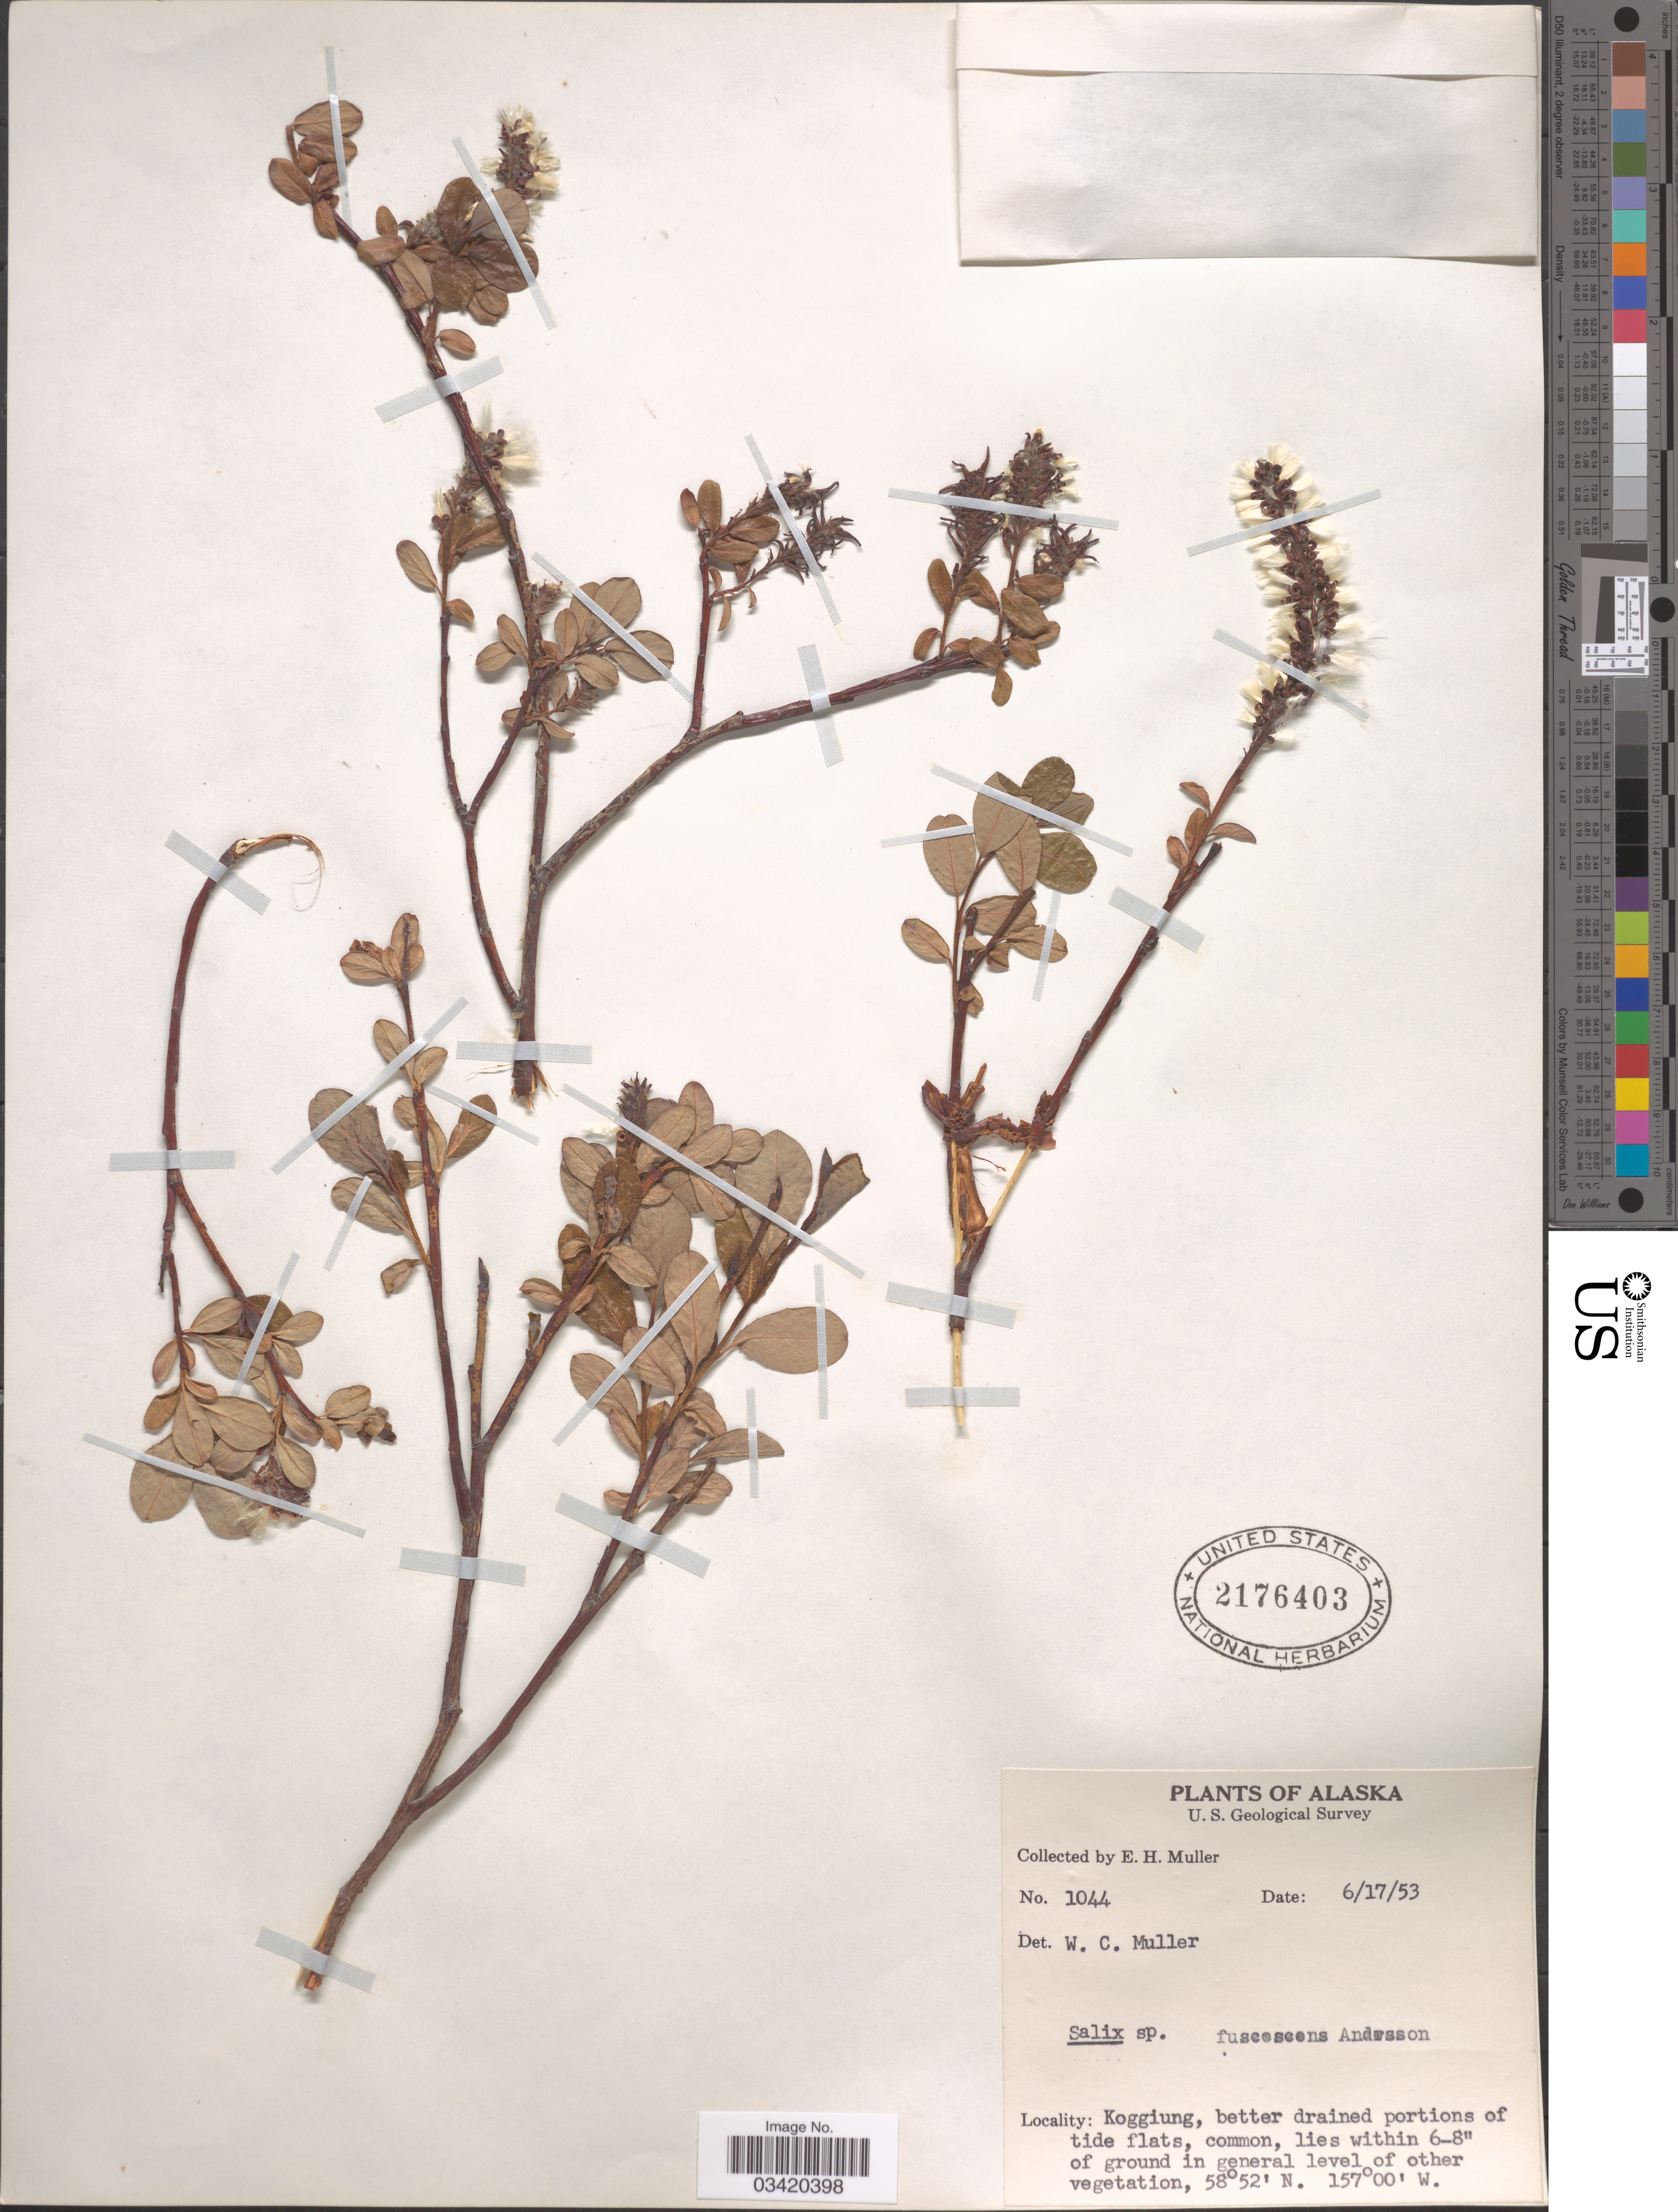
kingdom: Plantae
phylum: Tracheophyta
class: Magnoliopsida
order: Malpighiales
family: Salicaceae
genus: Salix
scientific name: Salix fuscescens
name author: Andersson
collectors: E. H. Muller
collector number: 1044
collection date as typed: Transcribed d/m/y: 17/6/53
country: United States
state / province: Alaska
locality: Koggiung.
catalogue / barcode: US 2176403